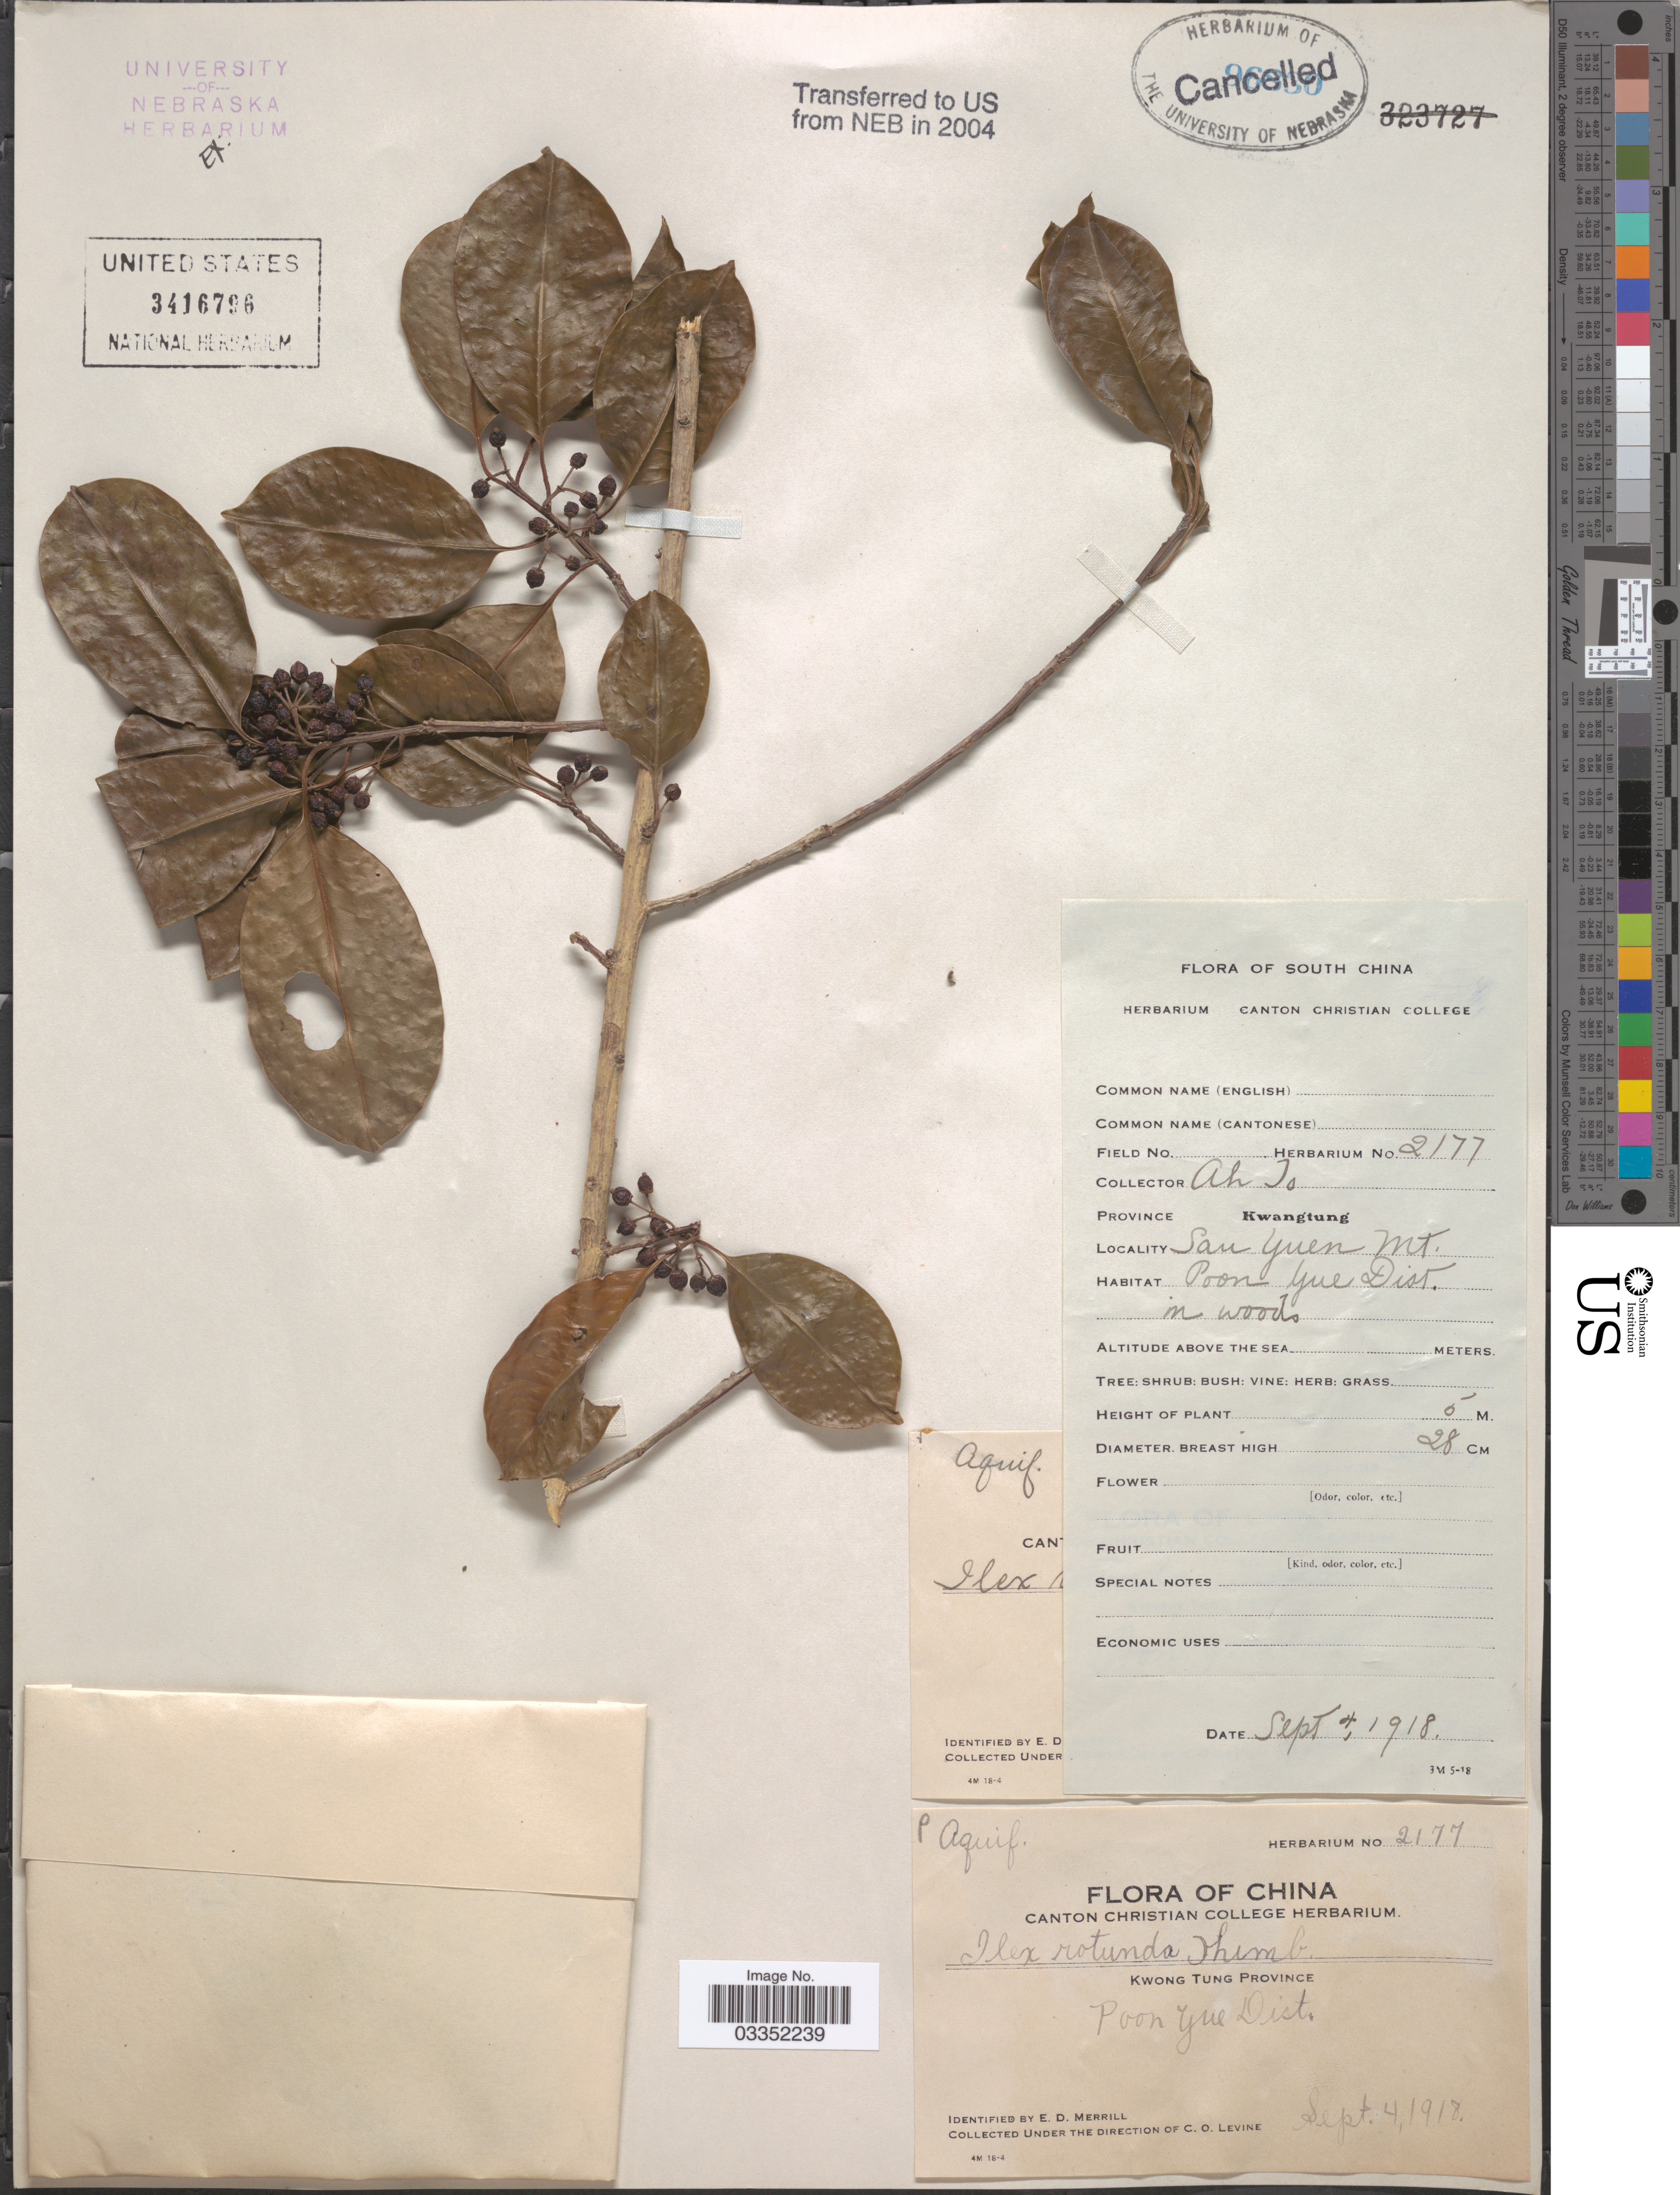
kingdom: Plantae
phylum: Tracheophyta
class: Magnoliopsida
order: Aquifoliales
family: Aquifoliaceae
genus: Ilex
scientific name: Ilex rotunda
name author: Thunb.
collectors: C. O. Levine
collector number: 2177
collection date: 1918-09-04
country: China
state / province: Guangdong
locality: South China, Kwong Tung Province, Poon Yue Dist., San Yuen Mt.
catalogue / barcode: US 3416796